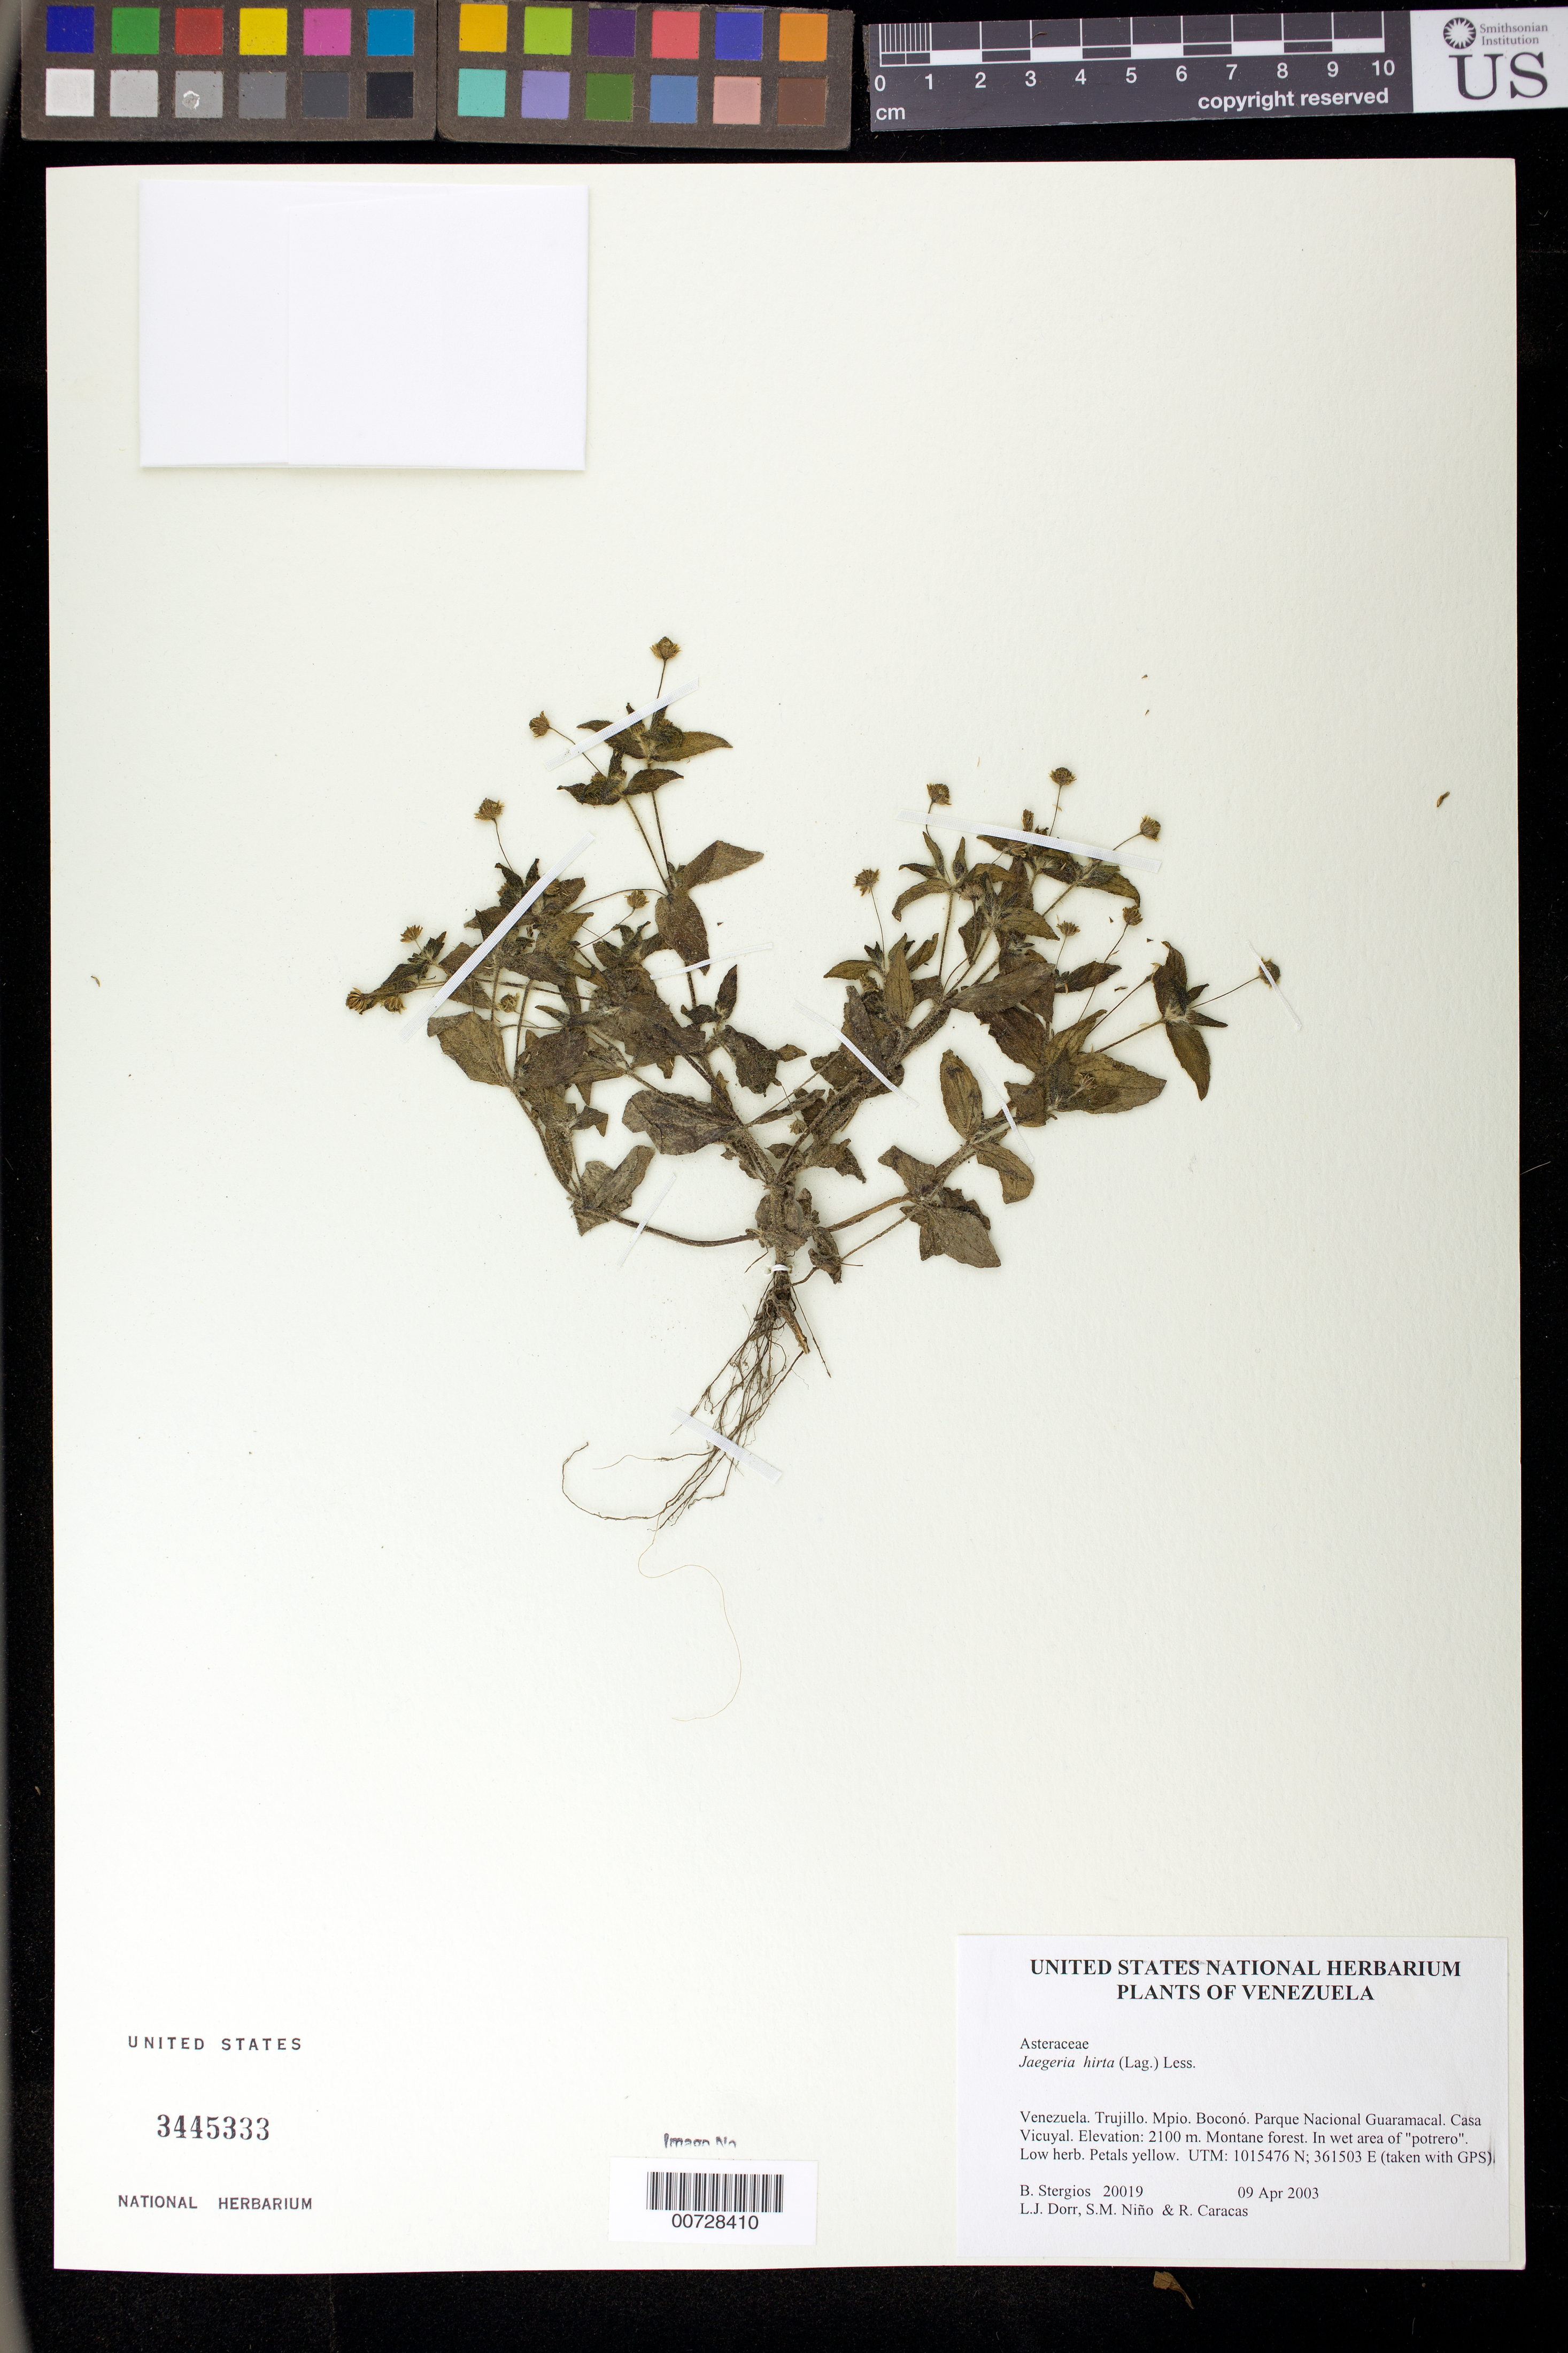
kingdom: Plantae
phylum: Tracheophyta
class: Magnoliopsida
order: Asterales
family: Asteraceae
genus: Jaegeria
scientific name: Jaegeria hirta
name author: (Lag.) Less.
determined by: Dorr, L. J., (BOT), Smithsonian Institution - National Museum of Natural History (UNITED STATES)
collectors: B. G. Stergios, L. J. Dorr, S. M. Niño & R. Caracas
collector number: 20019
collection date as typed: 09 Apr 2003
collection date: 2003-04-09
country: Venezuela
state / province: Trujillo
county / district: Boconó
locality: Parque Nacional Guaramacal. Casa Vicuyal.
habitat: Montane forest. In wet area of "potrero"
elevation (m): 2100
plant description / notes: PORT, US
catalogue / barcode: US 3445333